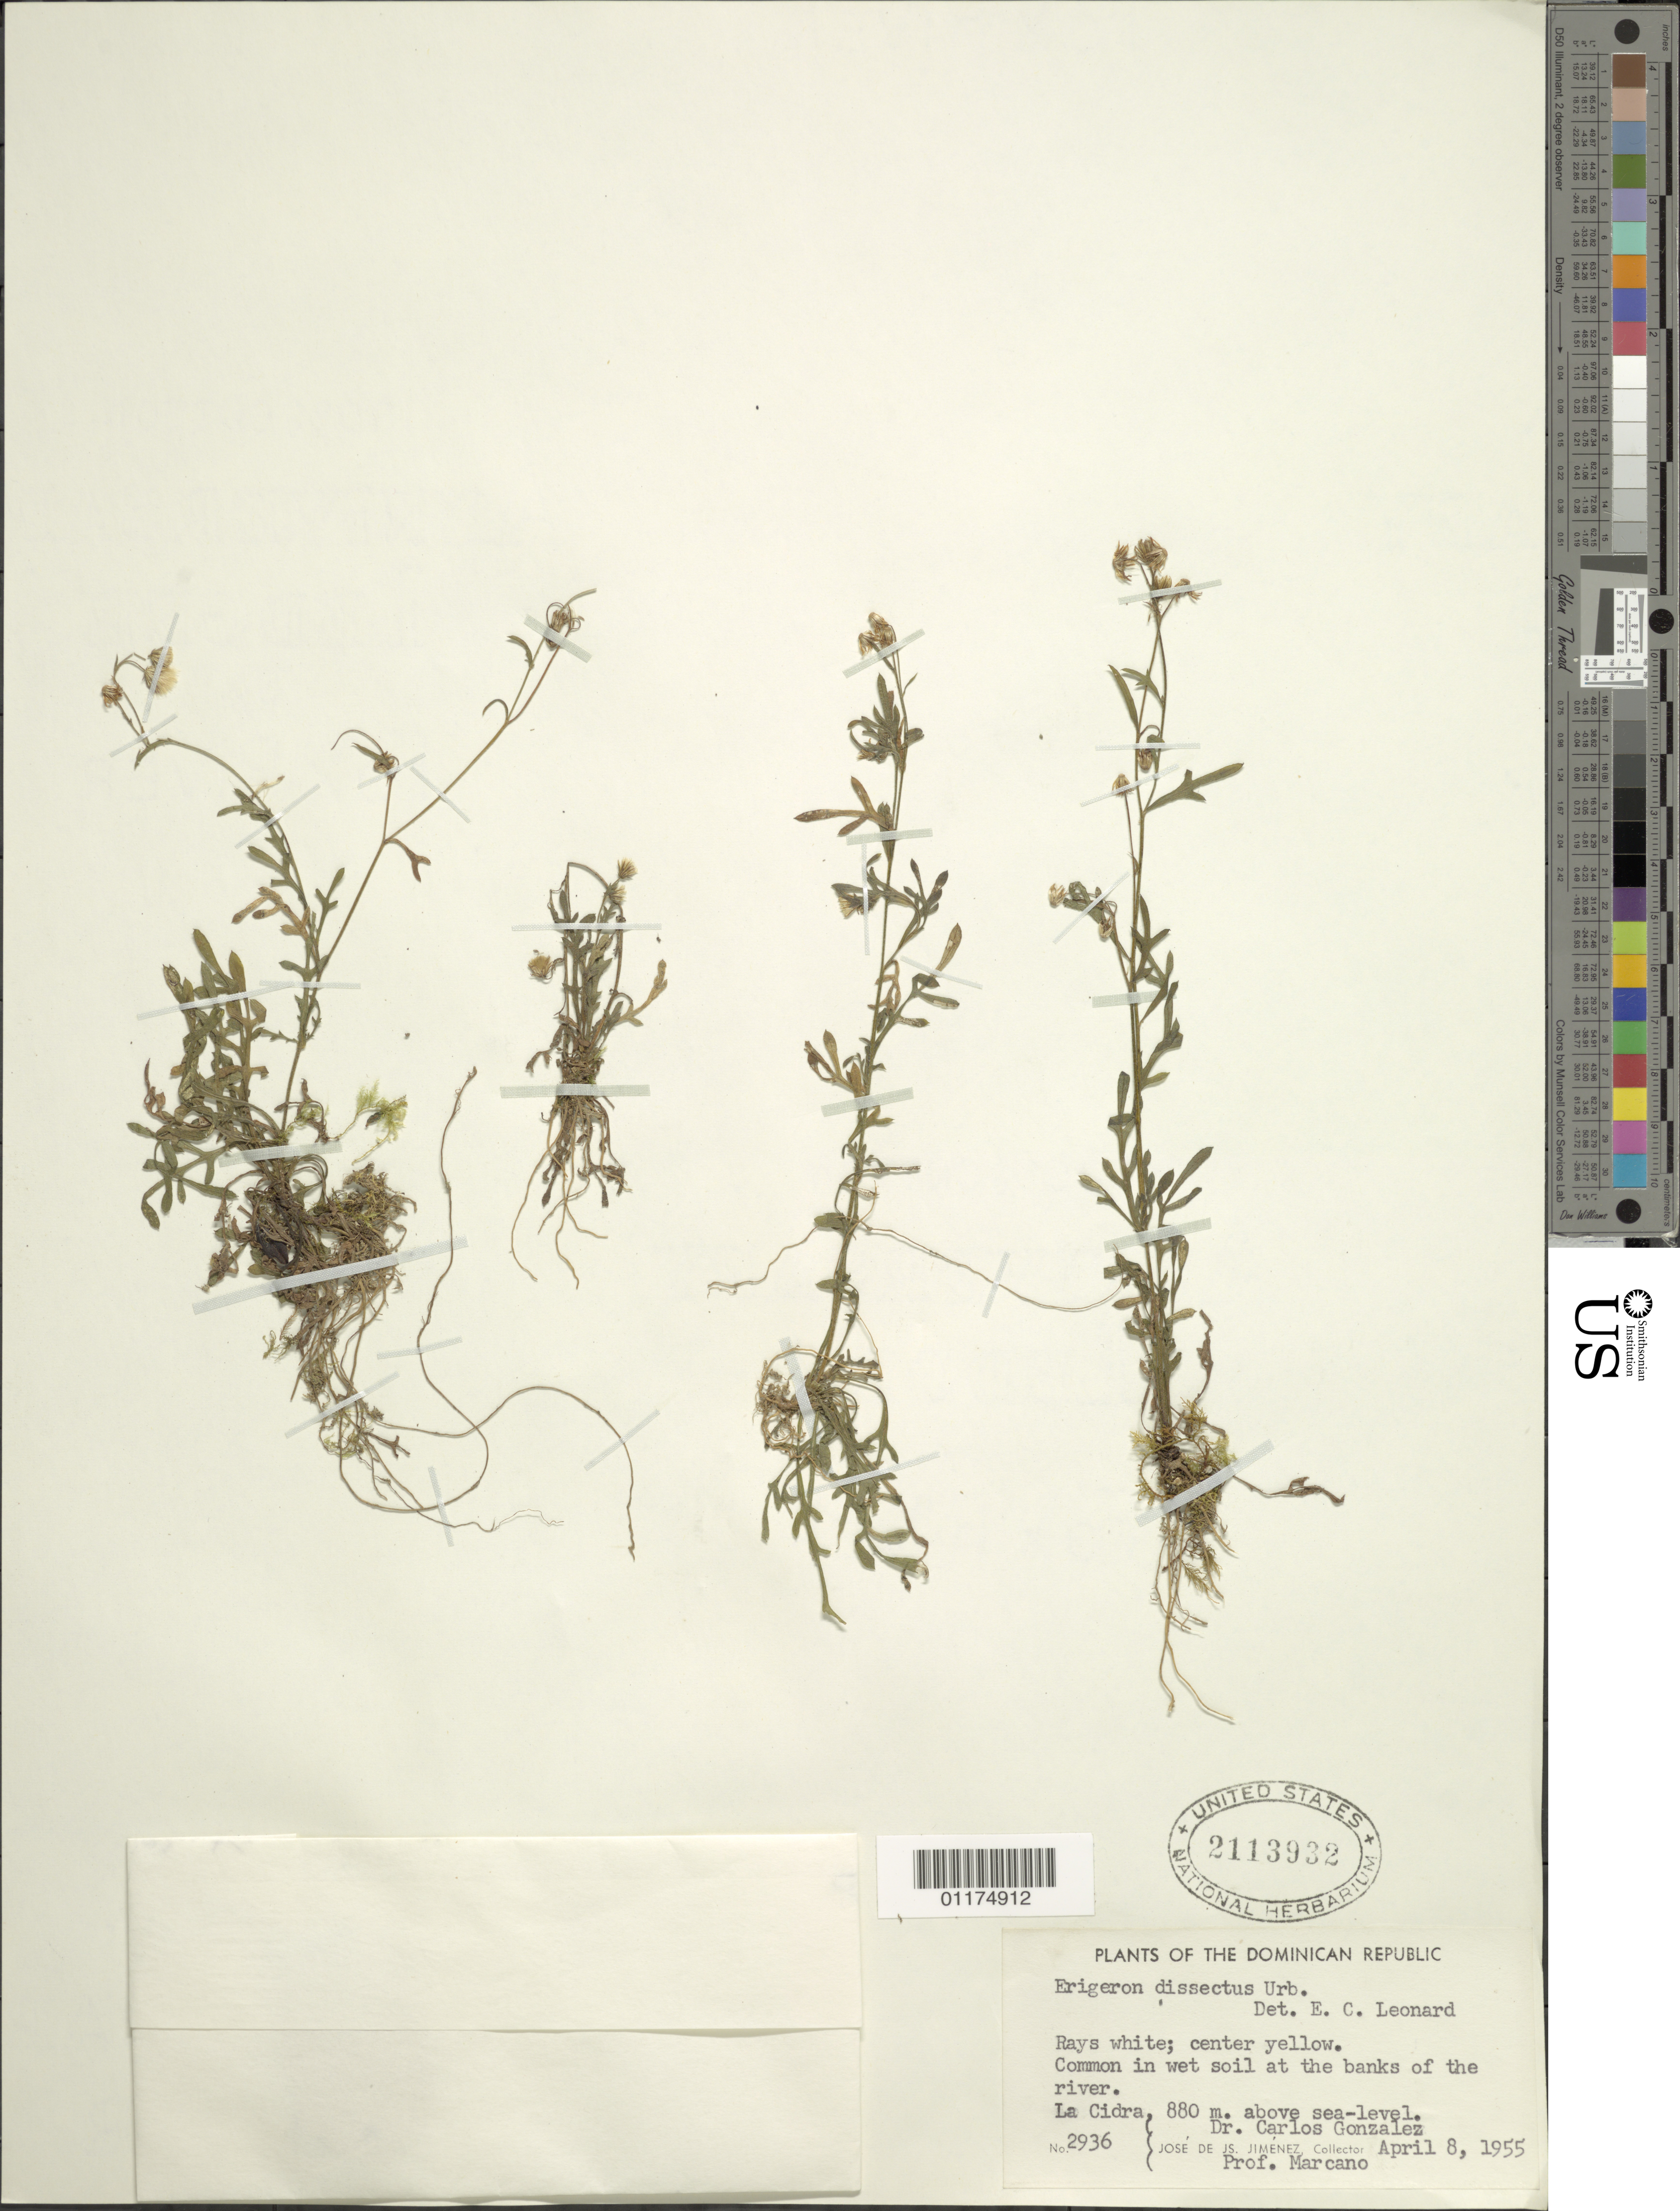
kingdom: Plantae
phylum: Tracheophyta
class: Magnoliopsida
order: Asterales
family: Asteraceae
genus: Erigeron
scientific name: Erigeron dissectus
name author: Urb.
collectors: C. Gonzalez, J. J. Jiménez Almonte & E. J. Marcano F.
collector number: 2936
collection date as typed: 08 Apr 1955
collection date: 1955-04-08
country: Dominican Republic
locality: La Cidra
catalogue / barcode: US 2113932